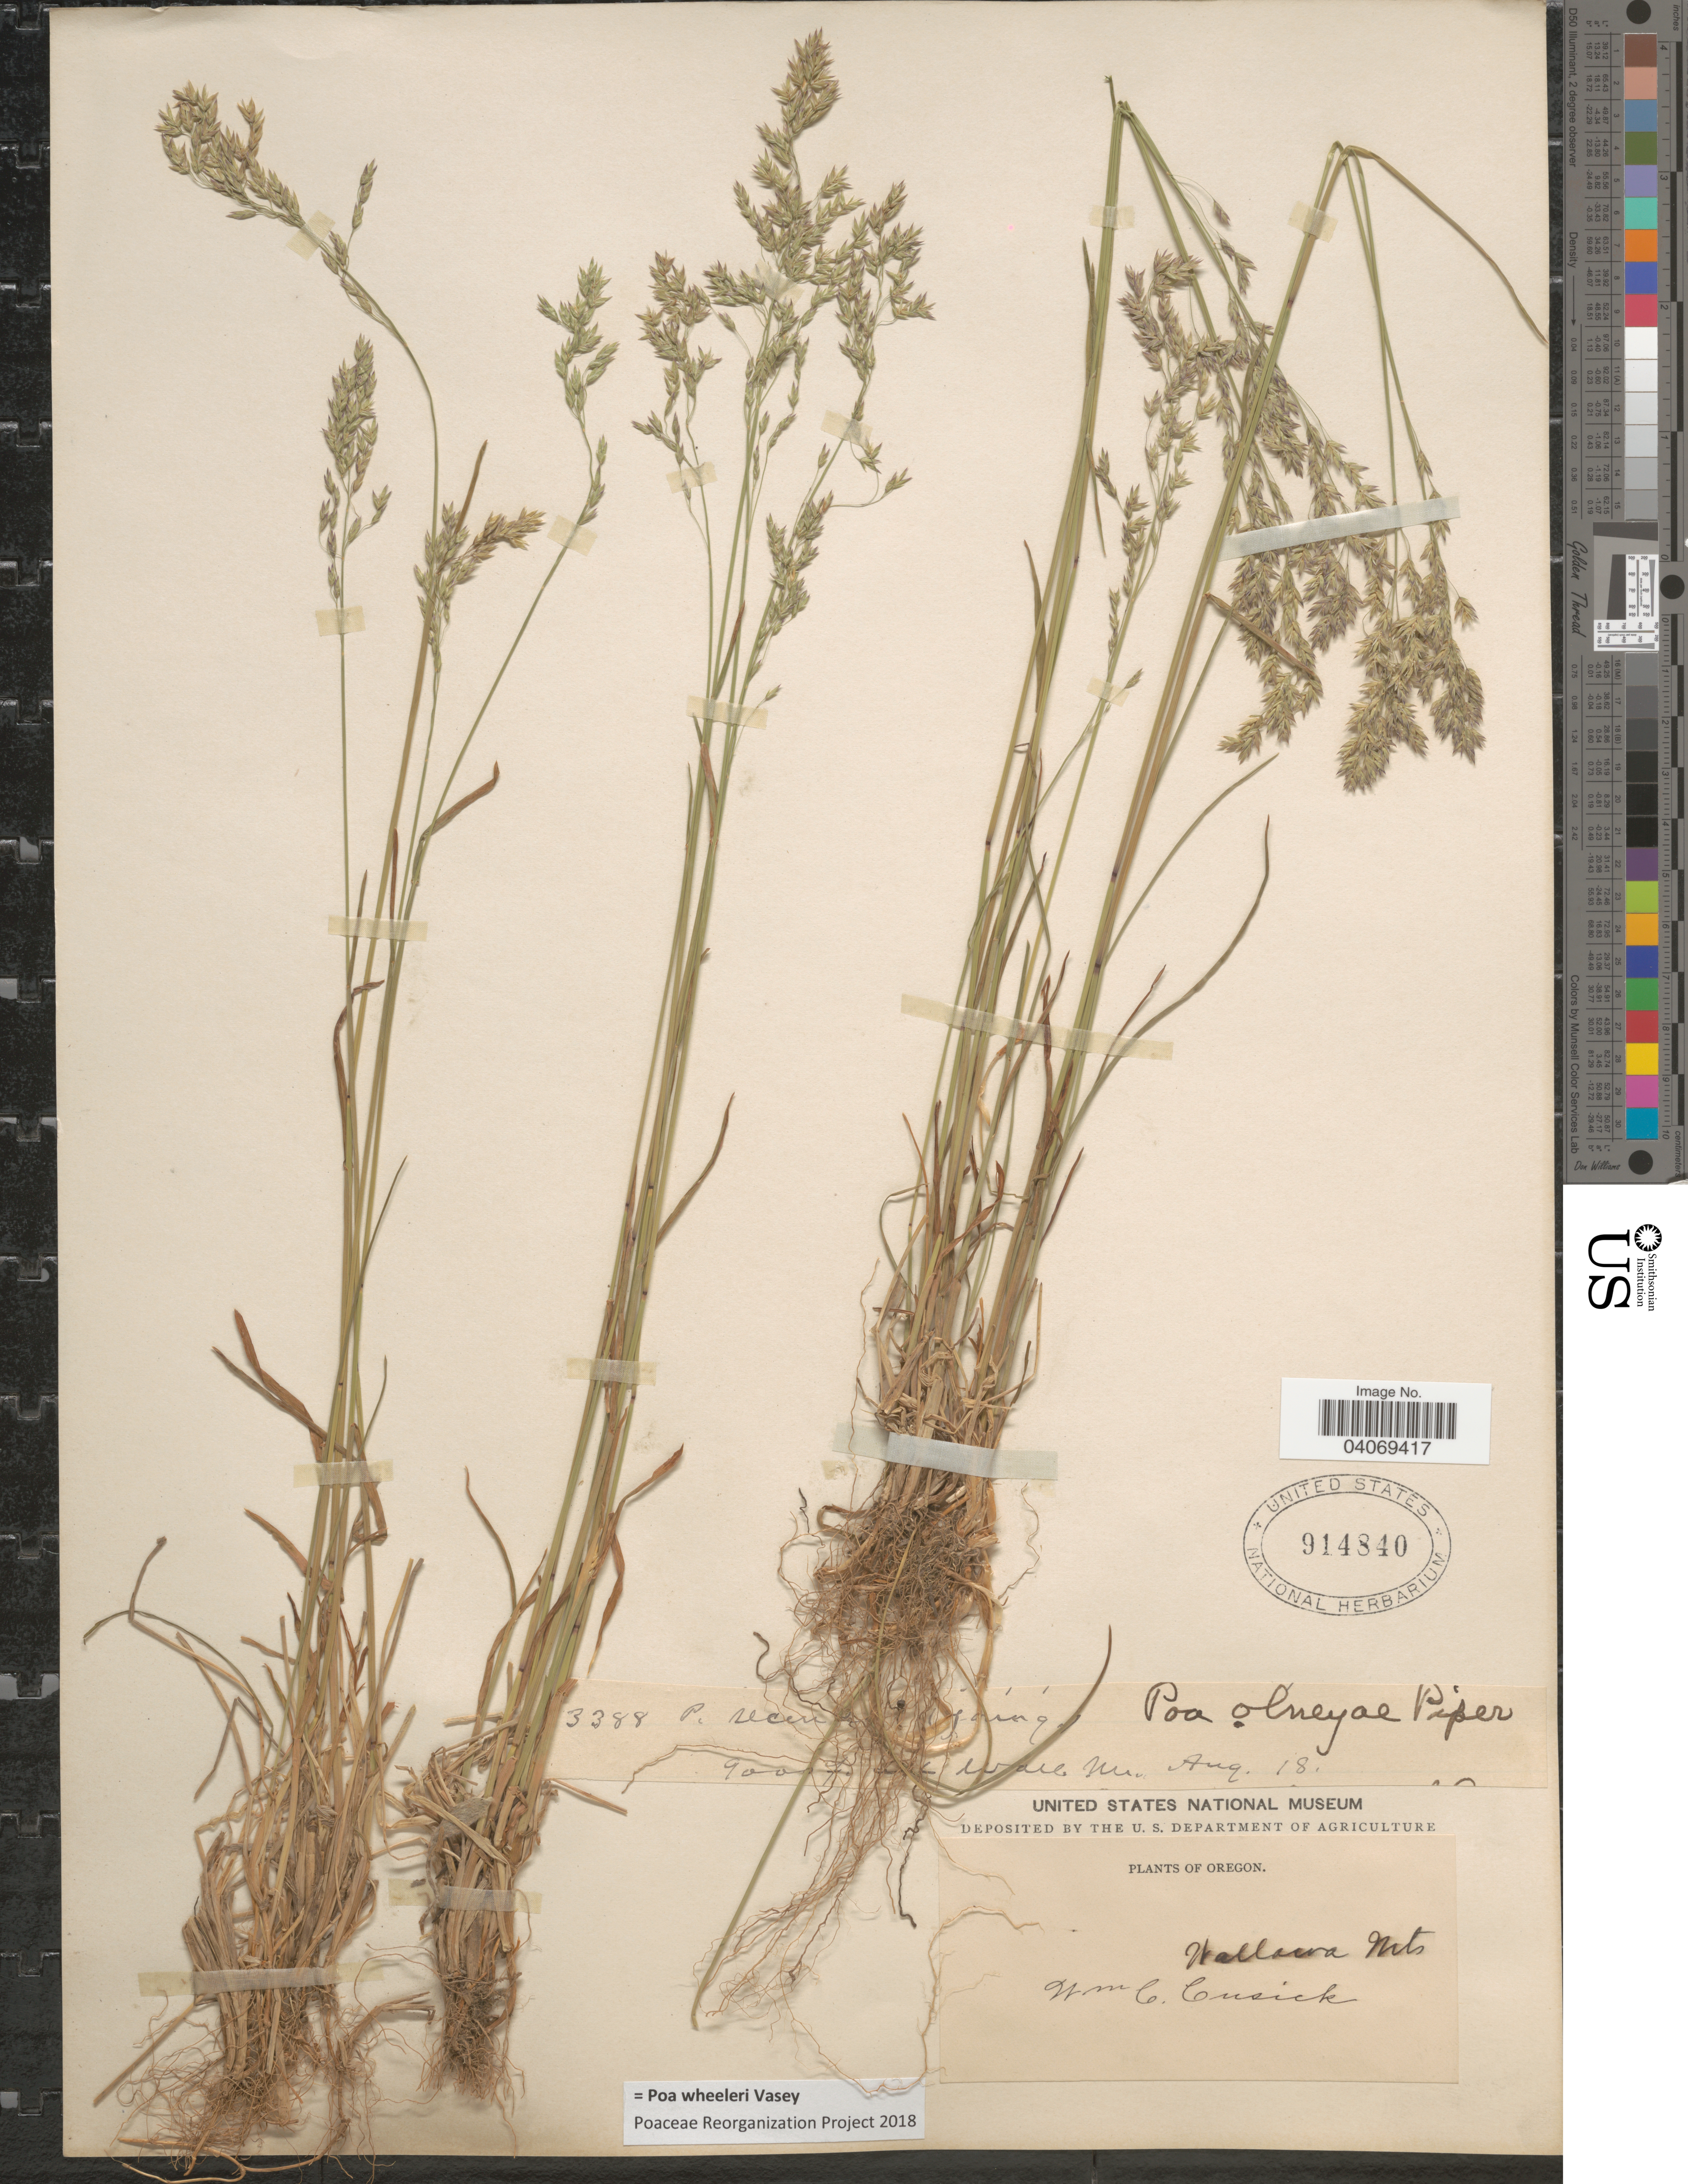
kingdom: Plantae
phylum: Tracheophyta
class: Liliopsida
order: Poales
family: Poaceae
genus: Poa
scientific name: Poa wheeleri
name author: Vasey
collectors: W. C. Cusick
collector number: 3388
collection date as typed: Transcribed d/m/y: /8/18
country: United States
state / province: Oregon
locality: Wallowa Mts.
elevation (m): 2743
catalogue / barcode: US 914840